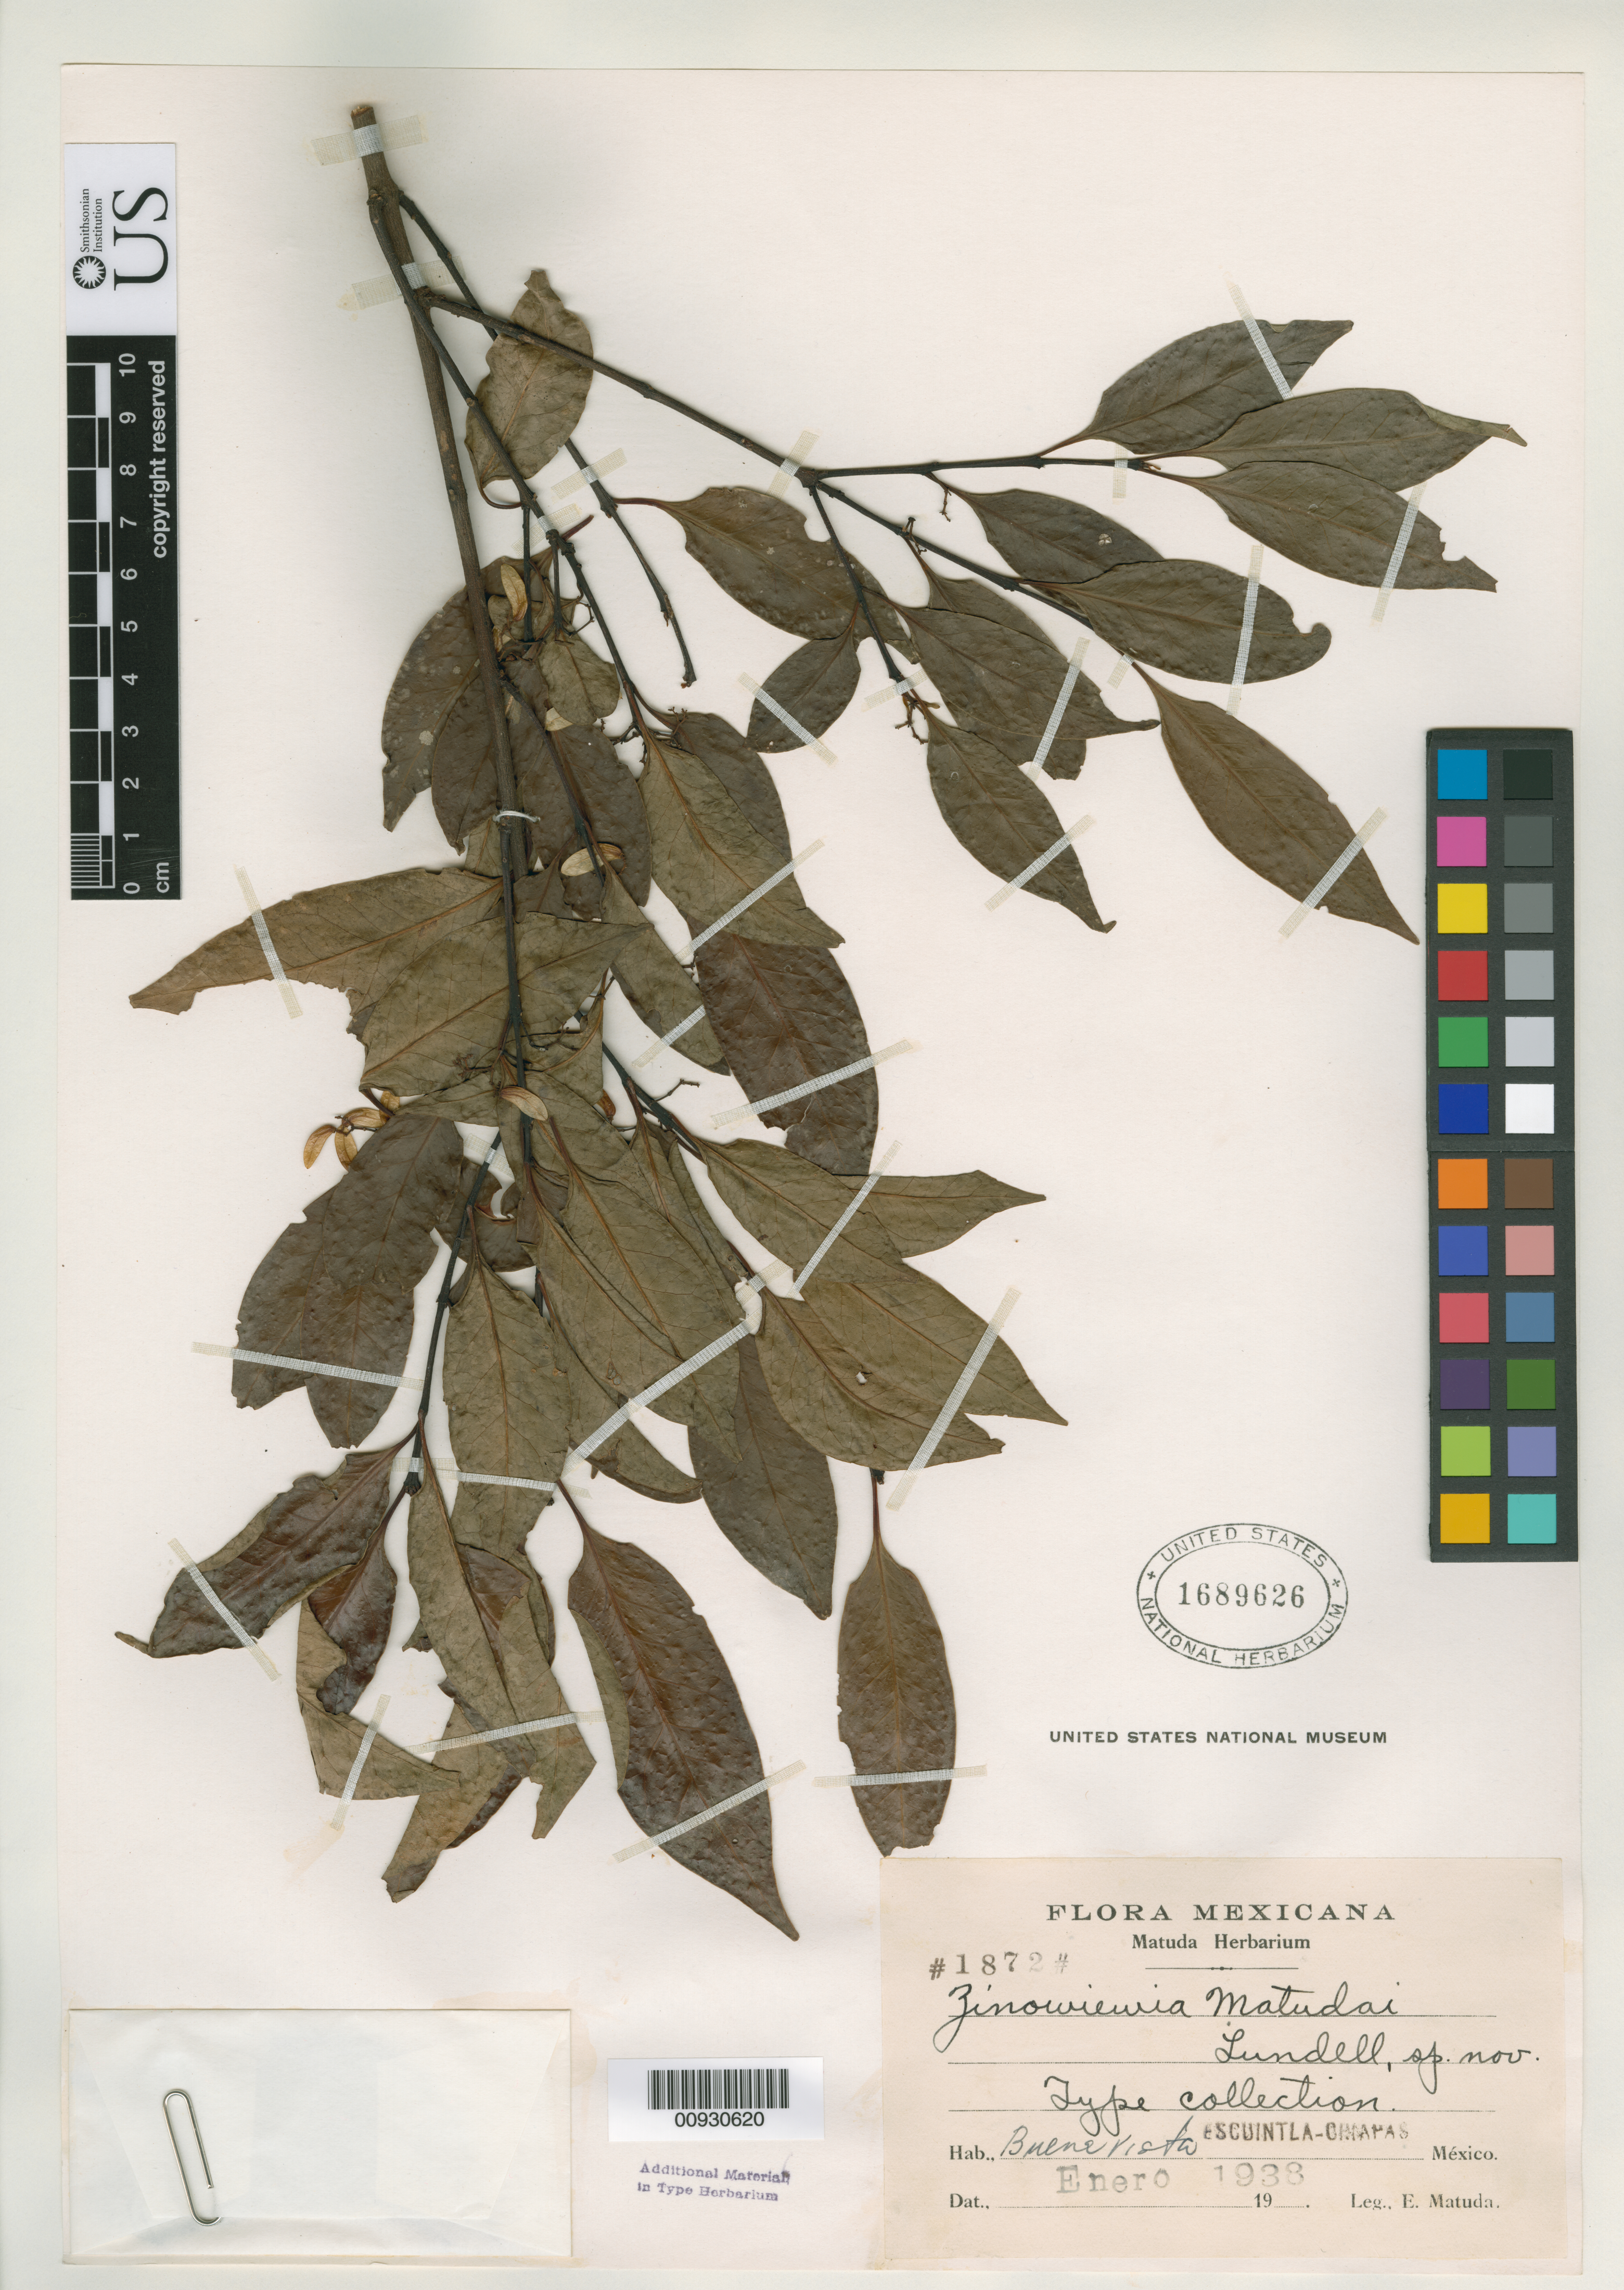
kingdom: Plantae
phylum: Tracheophyta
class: Magnoliopsida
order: Celastrales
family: Celastraceae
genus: Zinowiewia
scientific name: Zinowiewia matudae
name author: Lundell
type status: Isotype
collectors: E. Matuda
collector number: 1872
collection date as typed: Jan 1938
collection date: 1938-01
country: Mexico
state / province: Chiapas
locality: Buenavista, Escuintla.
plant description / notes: Specific epithet published as "matudai".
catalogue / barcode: US 1689626